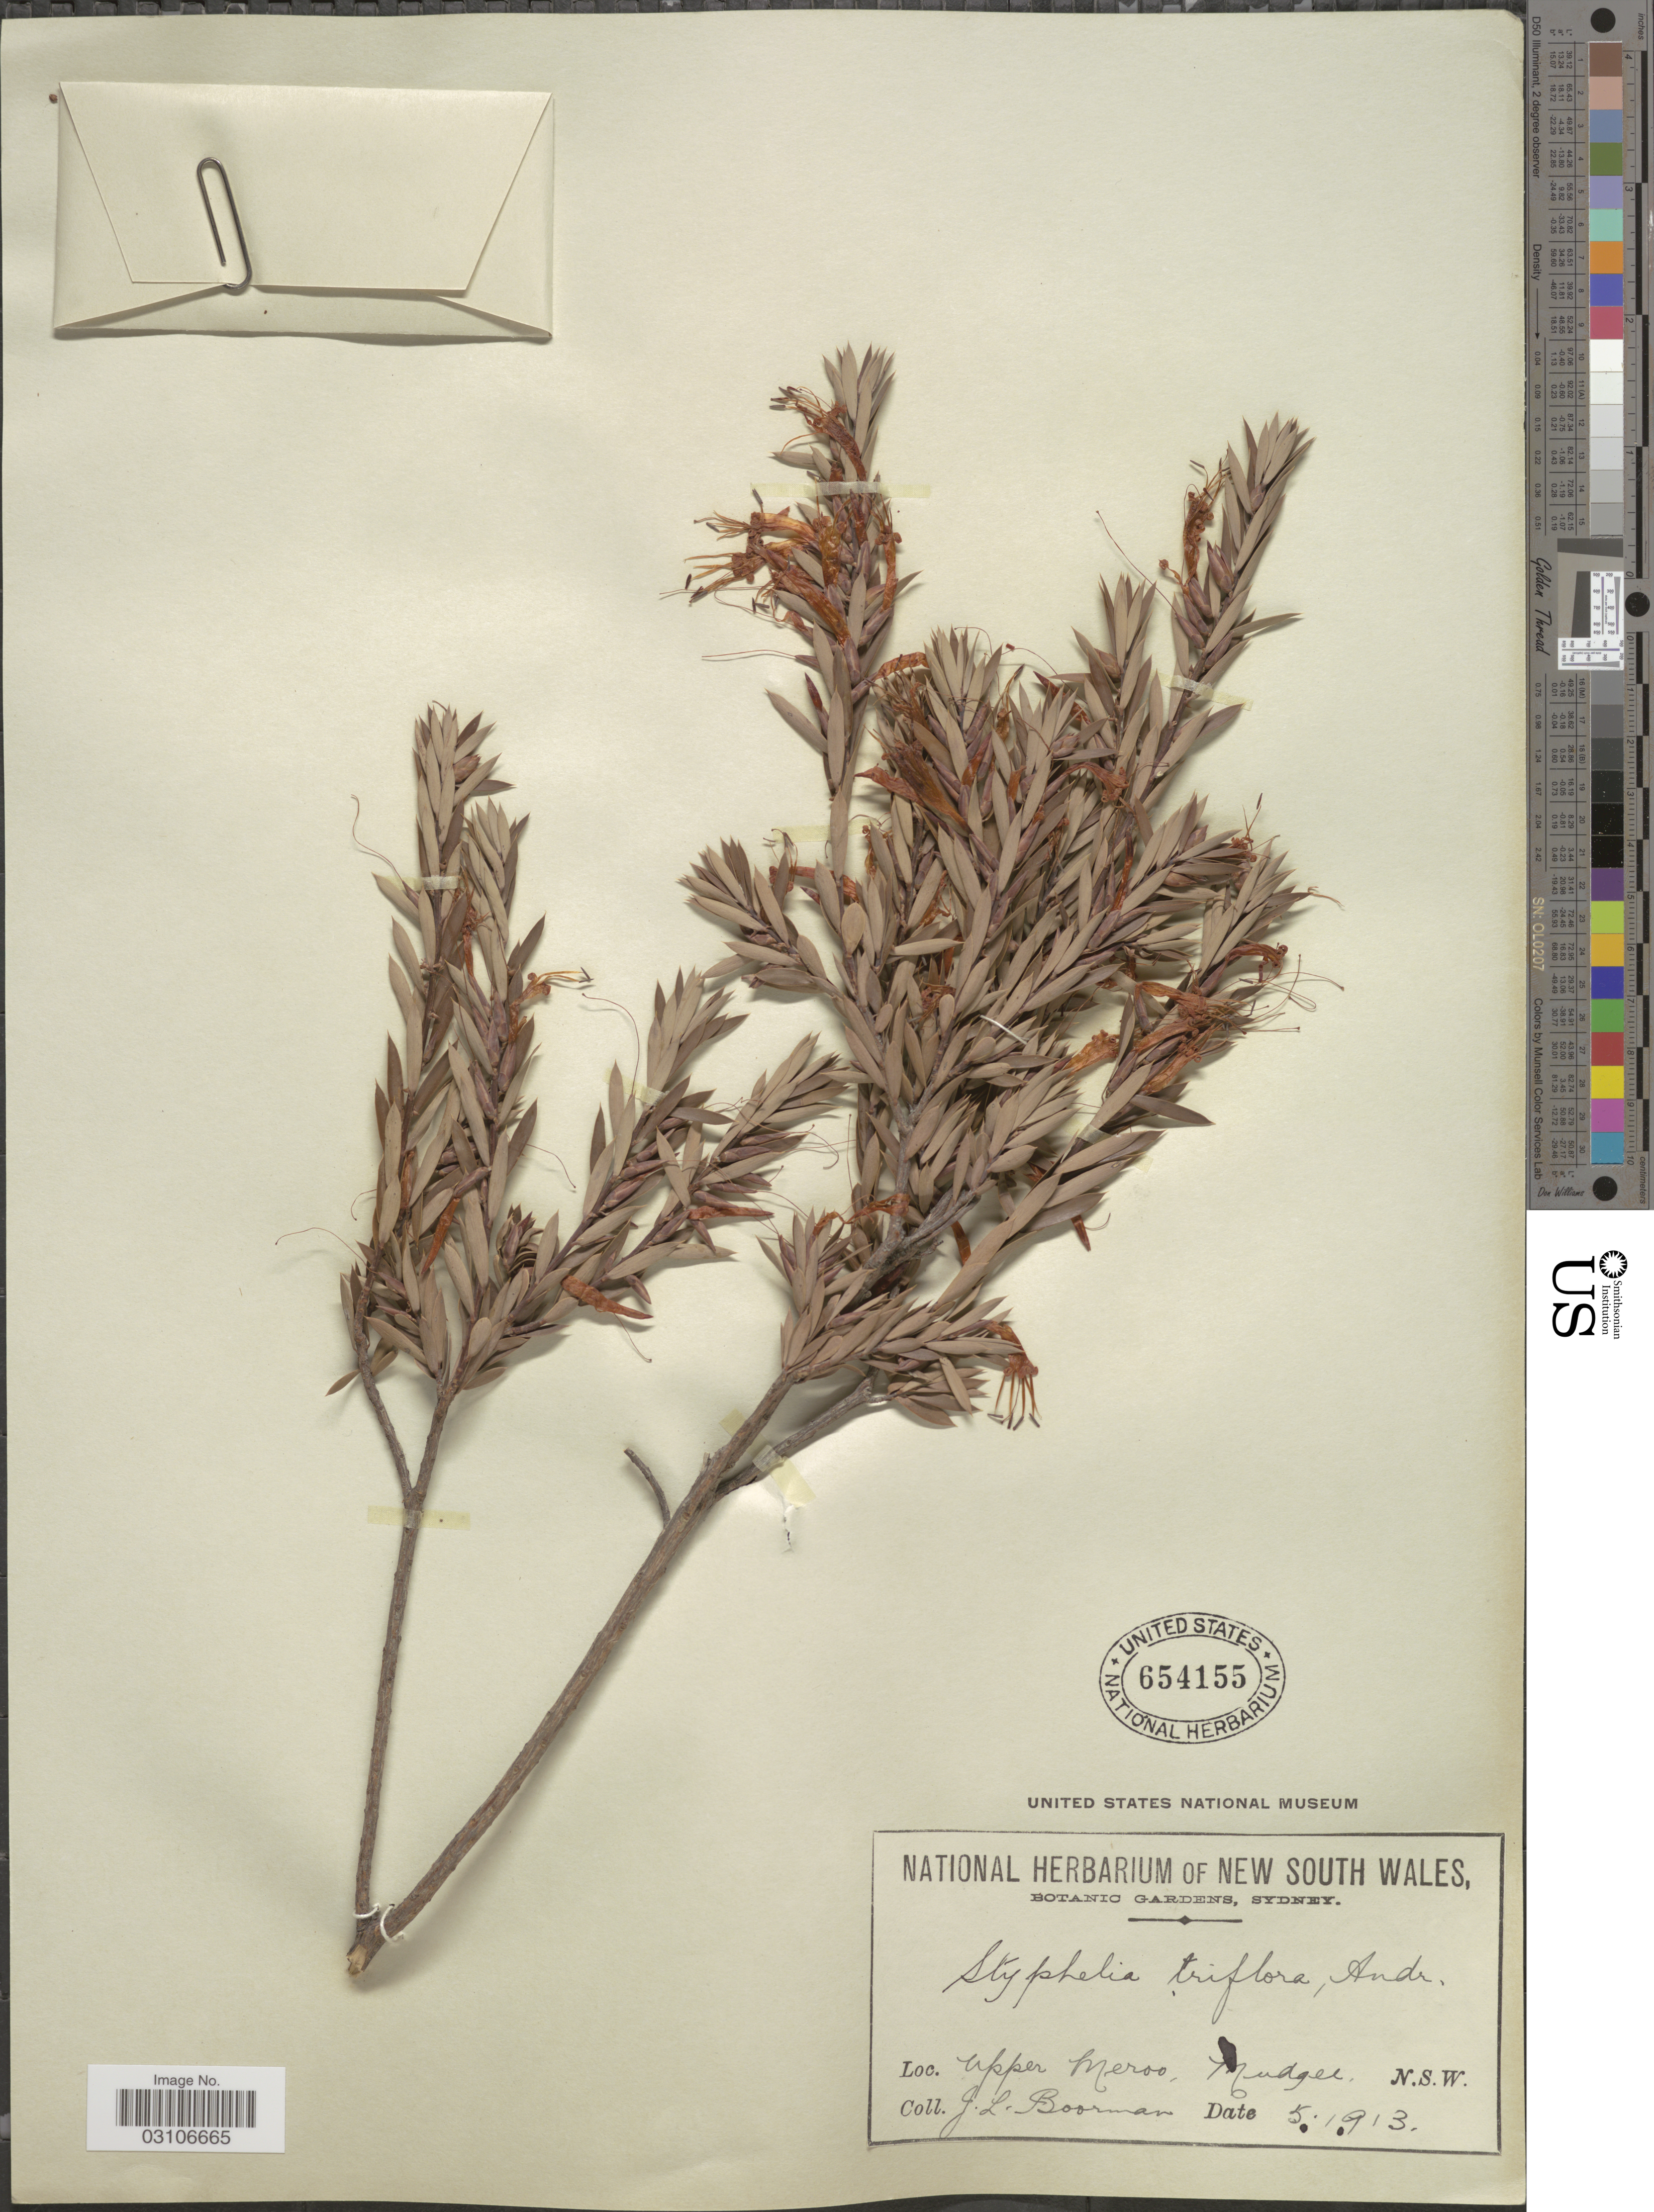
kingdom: Plantae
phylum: Tracheophyta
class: Magnoliopsida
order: Ericales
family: Ericaceae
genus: Styphelia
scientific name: Styphelia triflora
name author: Andrews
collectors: J. Boorman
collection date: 1913-05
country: Australia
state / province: New South Wales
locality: Upper Meroo, Mudgee.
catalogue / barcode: US 654155